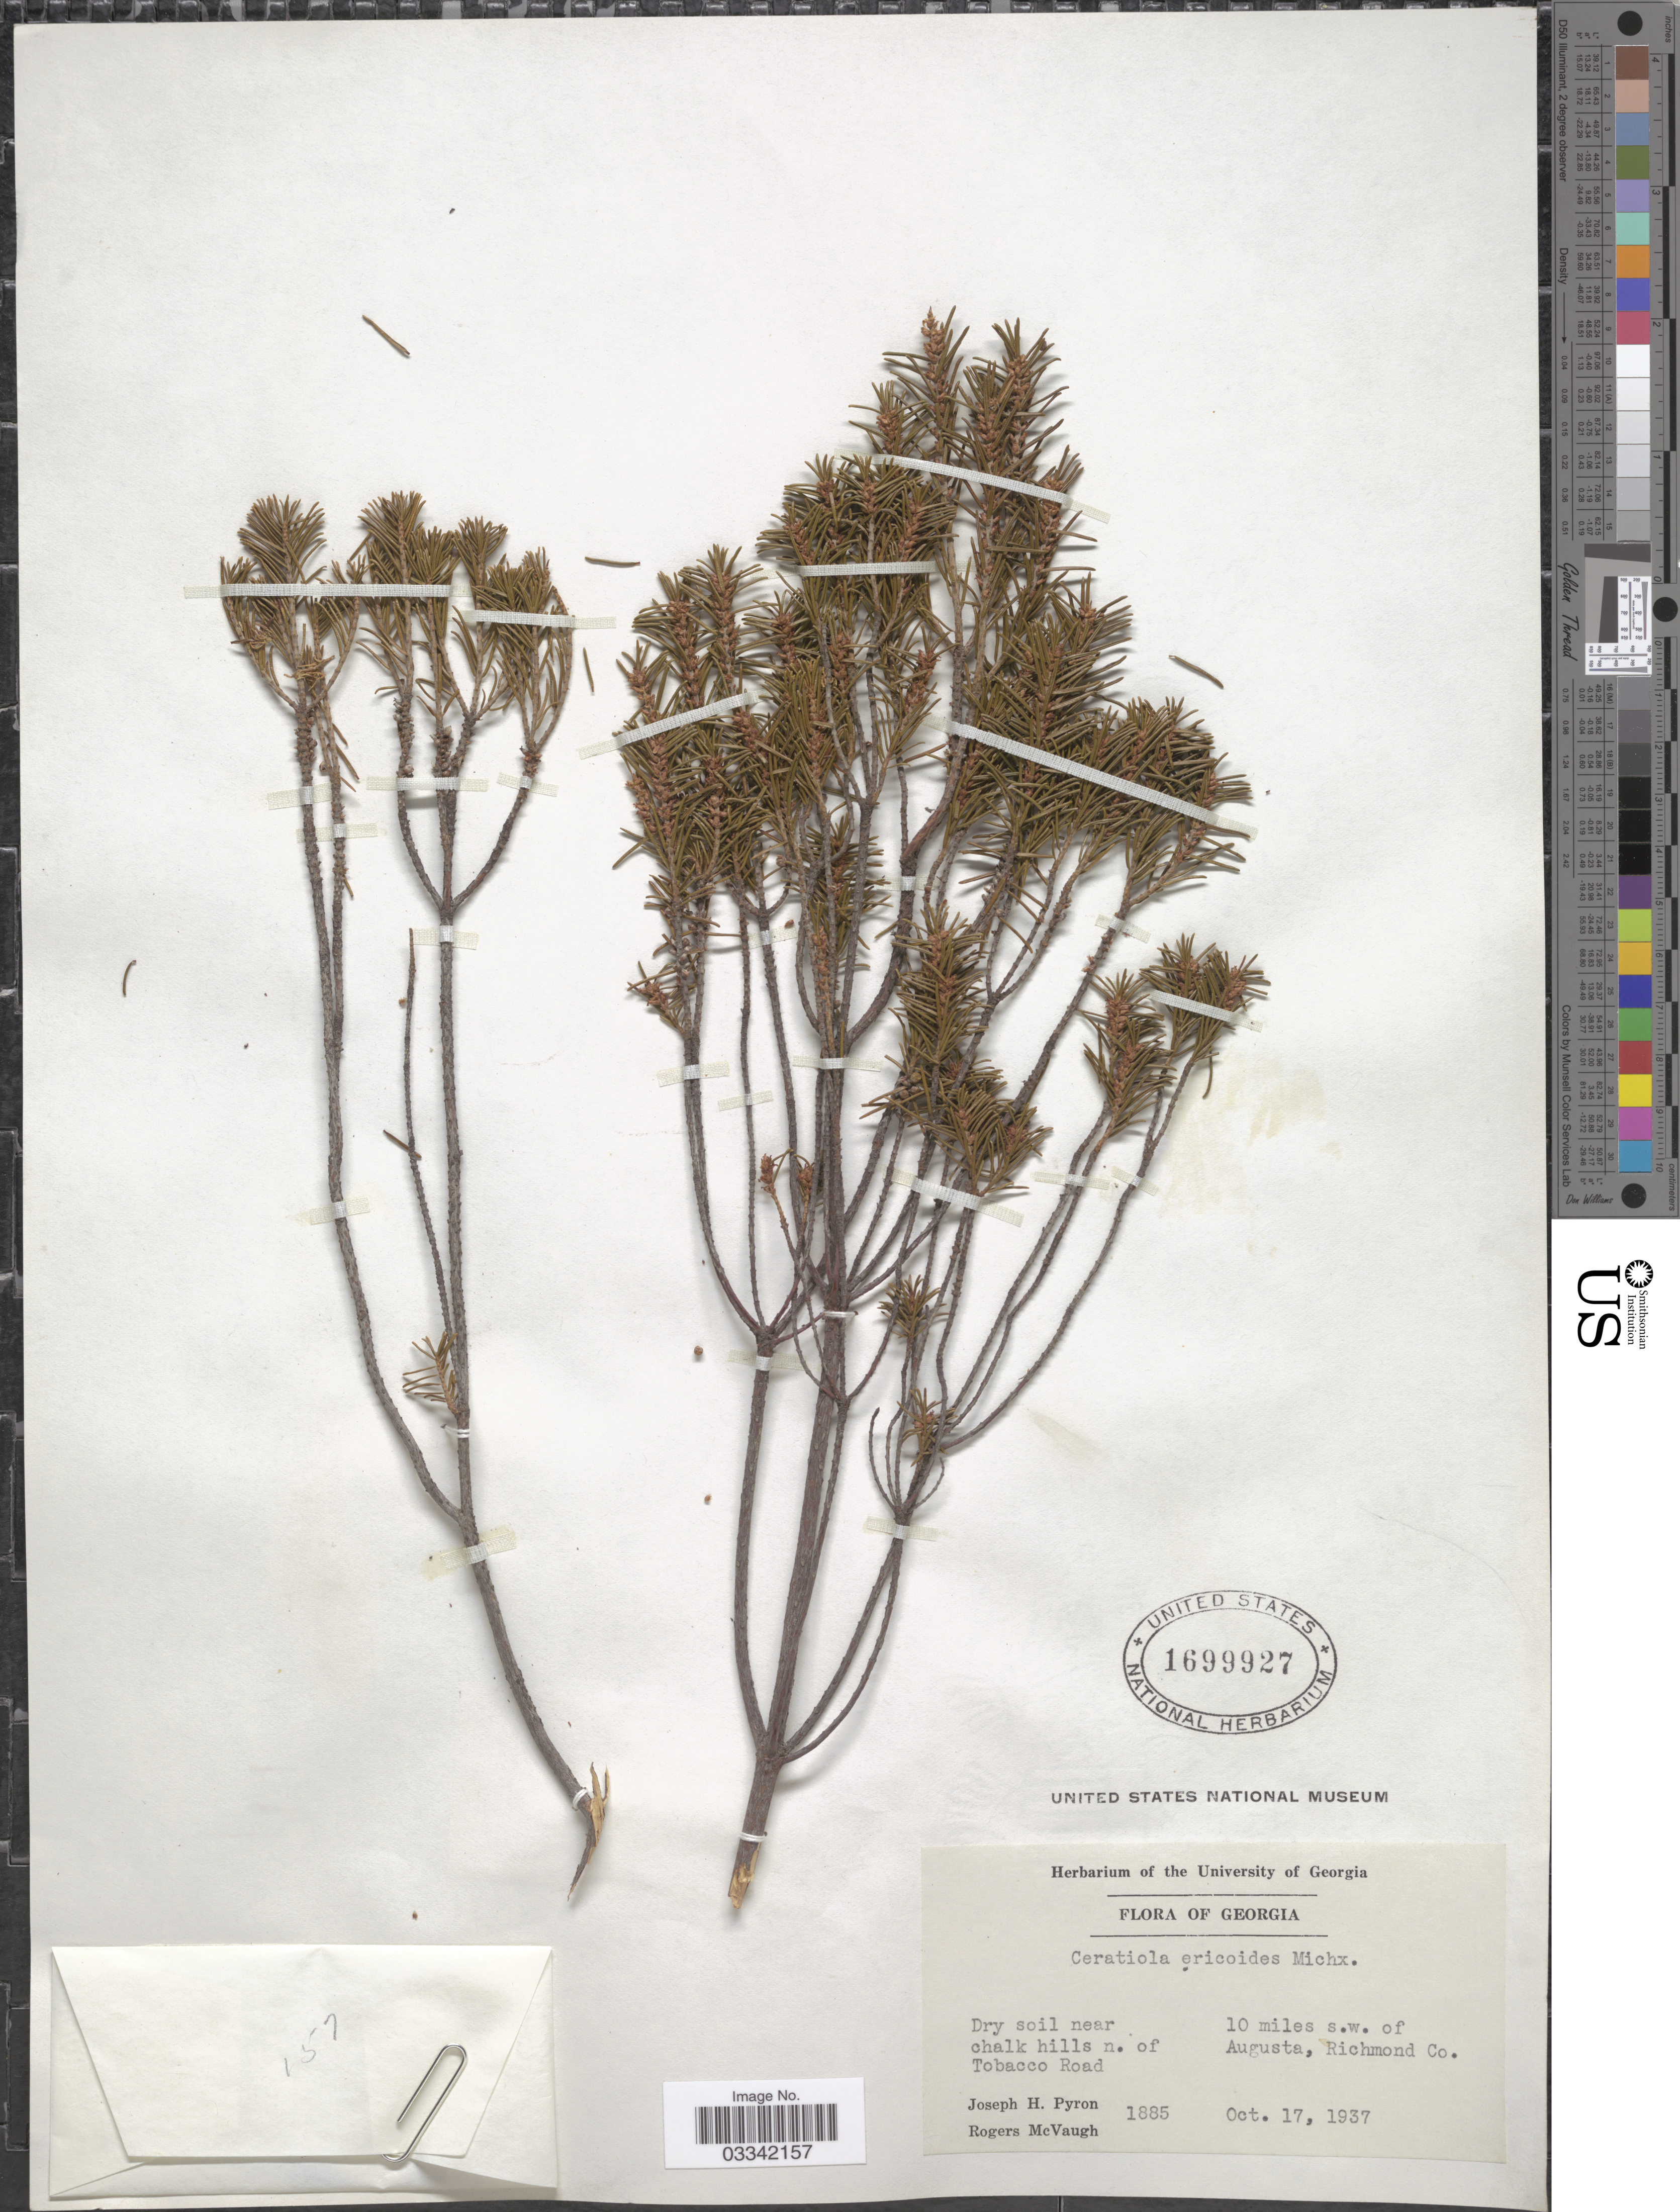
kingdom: Plantae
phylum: Tracheophyta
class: Magnoliopsida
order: Ericales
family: Ericaceae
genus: Ceratiola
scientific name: Ceratiola ericoides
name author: Michx.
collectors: J. H. Pyron & R. McVaugh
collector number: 1885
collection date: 1937-10-17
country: United States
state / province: Georgia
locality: Dry soil near chalk hills n. of Tobacco Road, 10 miles s.w. of Augusta, Richmond Co.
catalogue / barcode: US 1699927